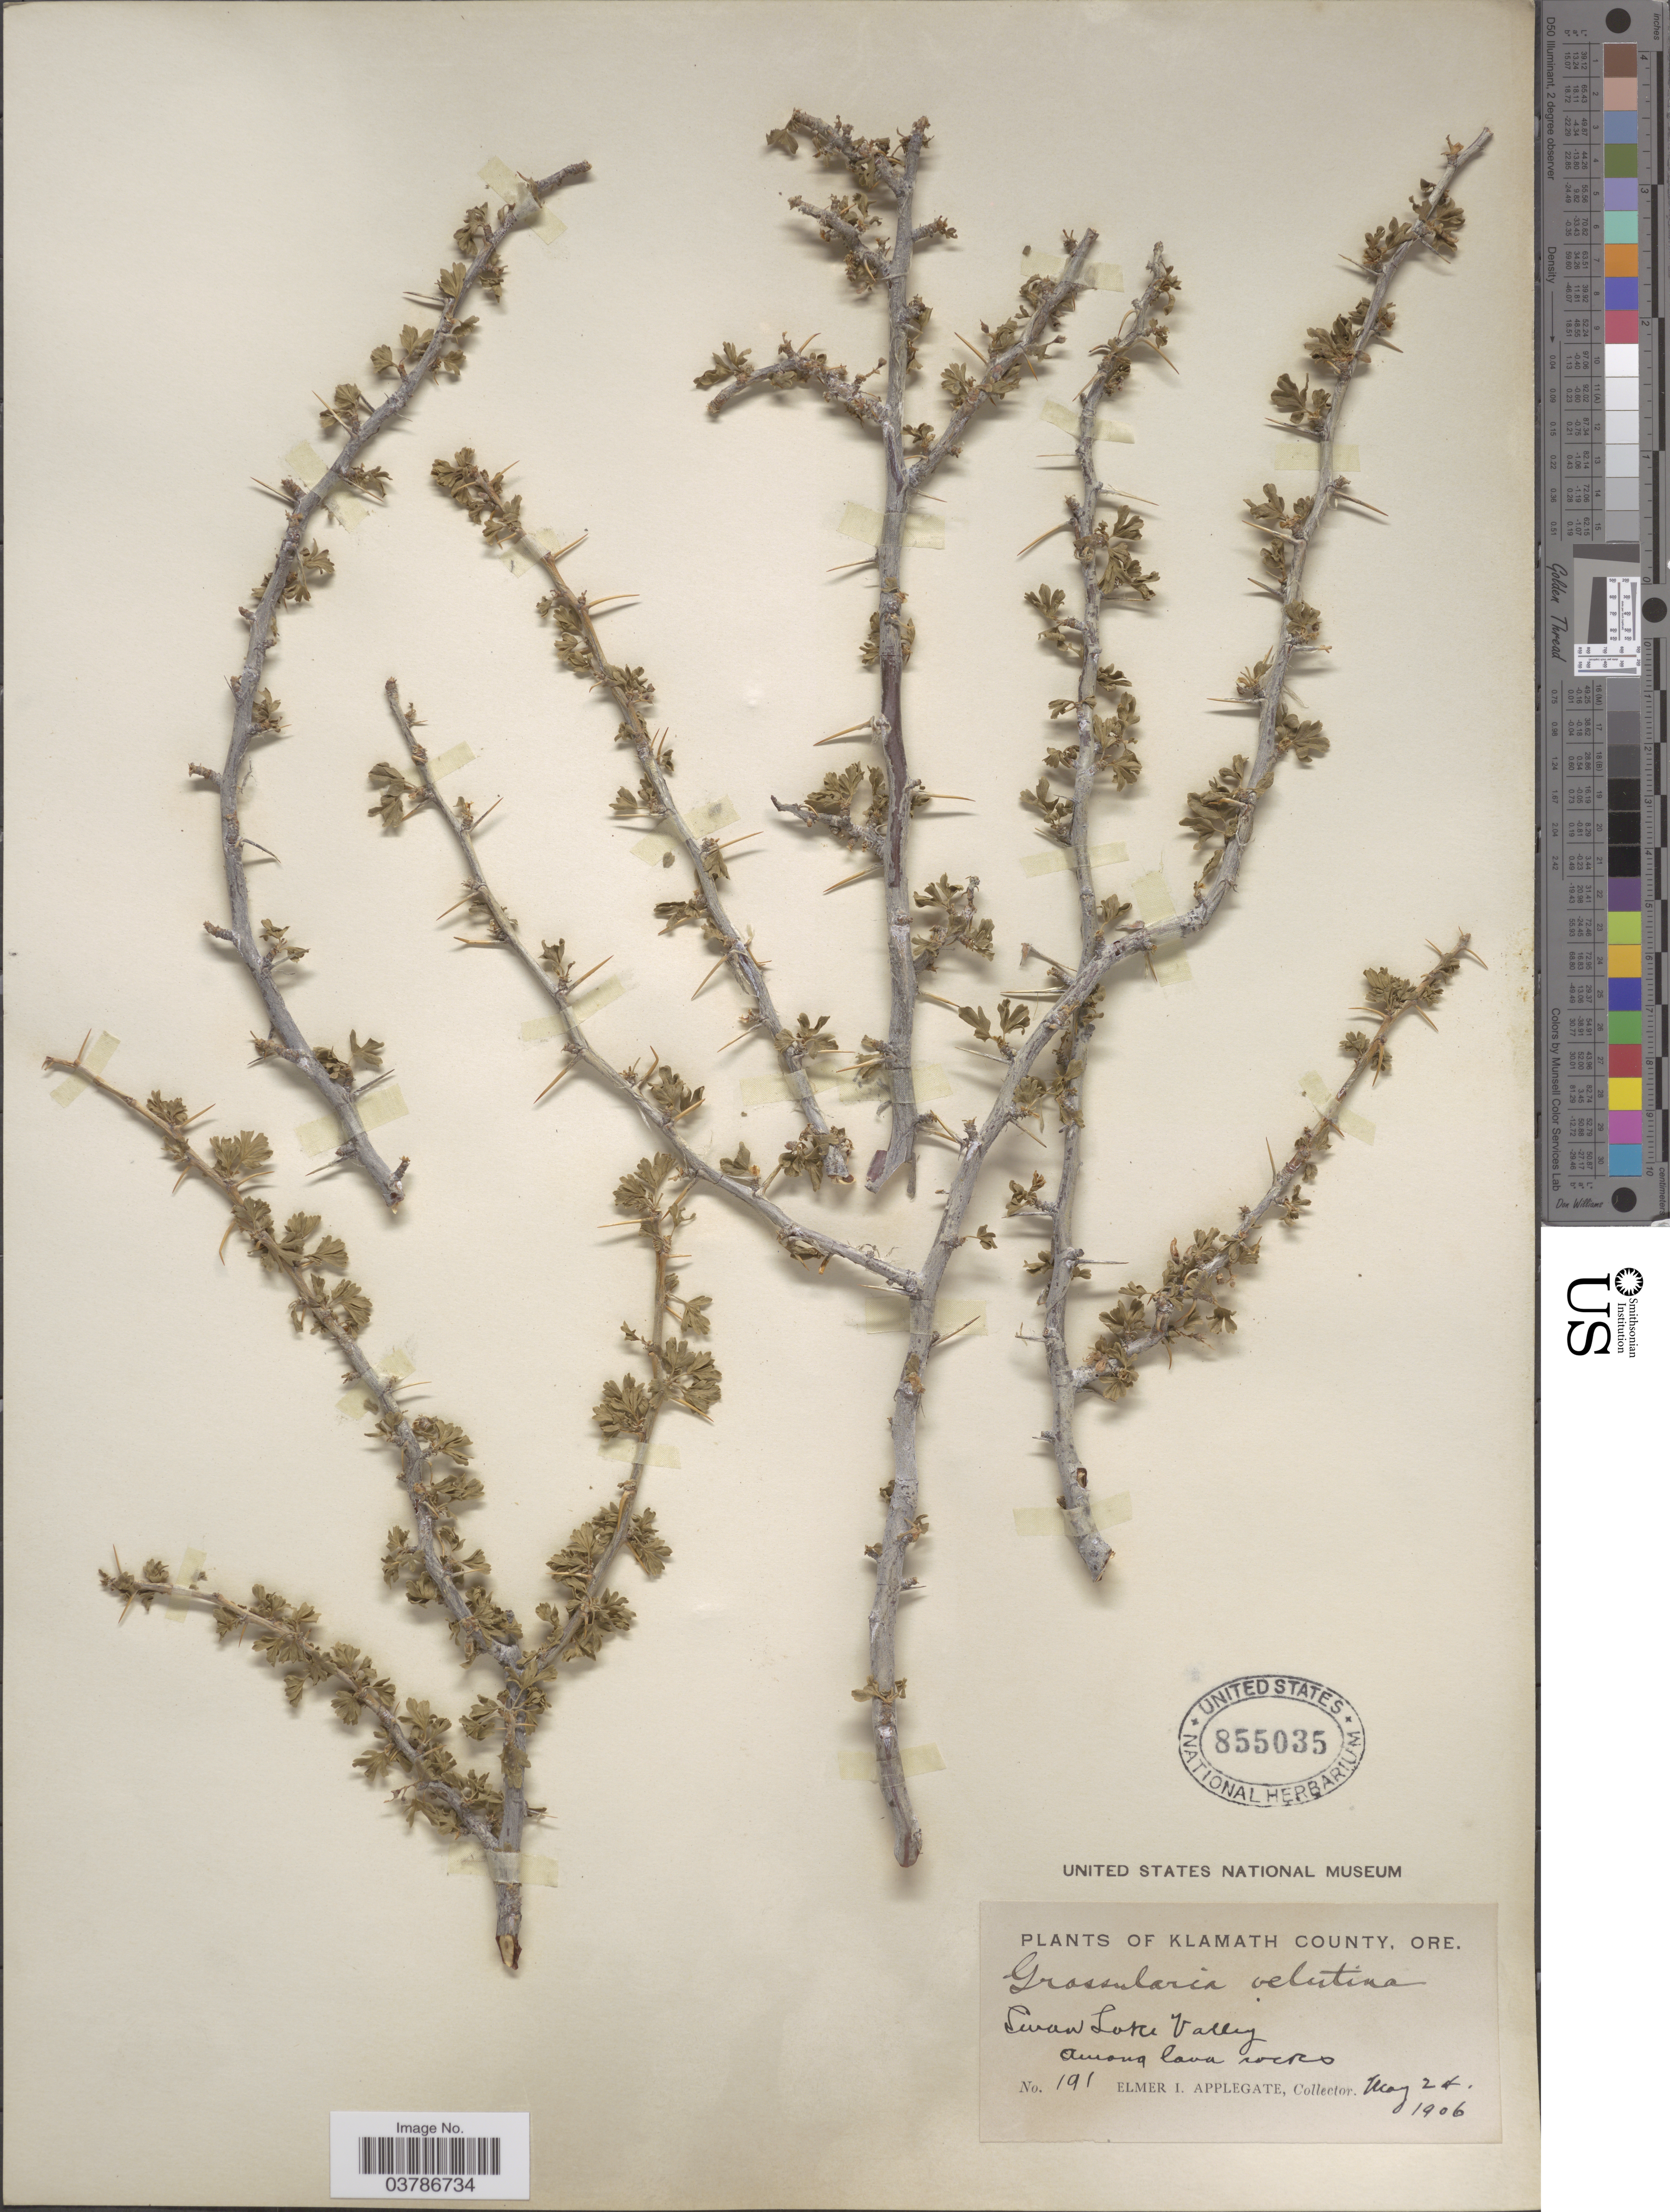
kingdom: Plantae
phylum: Tracheophyta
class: Magnoliopsida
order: Saxifragales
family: Grossulariaceae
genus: Ribes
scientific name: Ribes velutinum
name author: Greene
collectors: E. I. Applegate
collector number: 191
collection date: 1906-05-24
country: United States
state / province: Oregon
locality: Klamath County. Swan Lake Valley, among lava rocks.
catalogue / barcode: US 855035